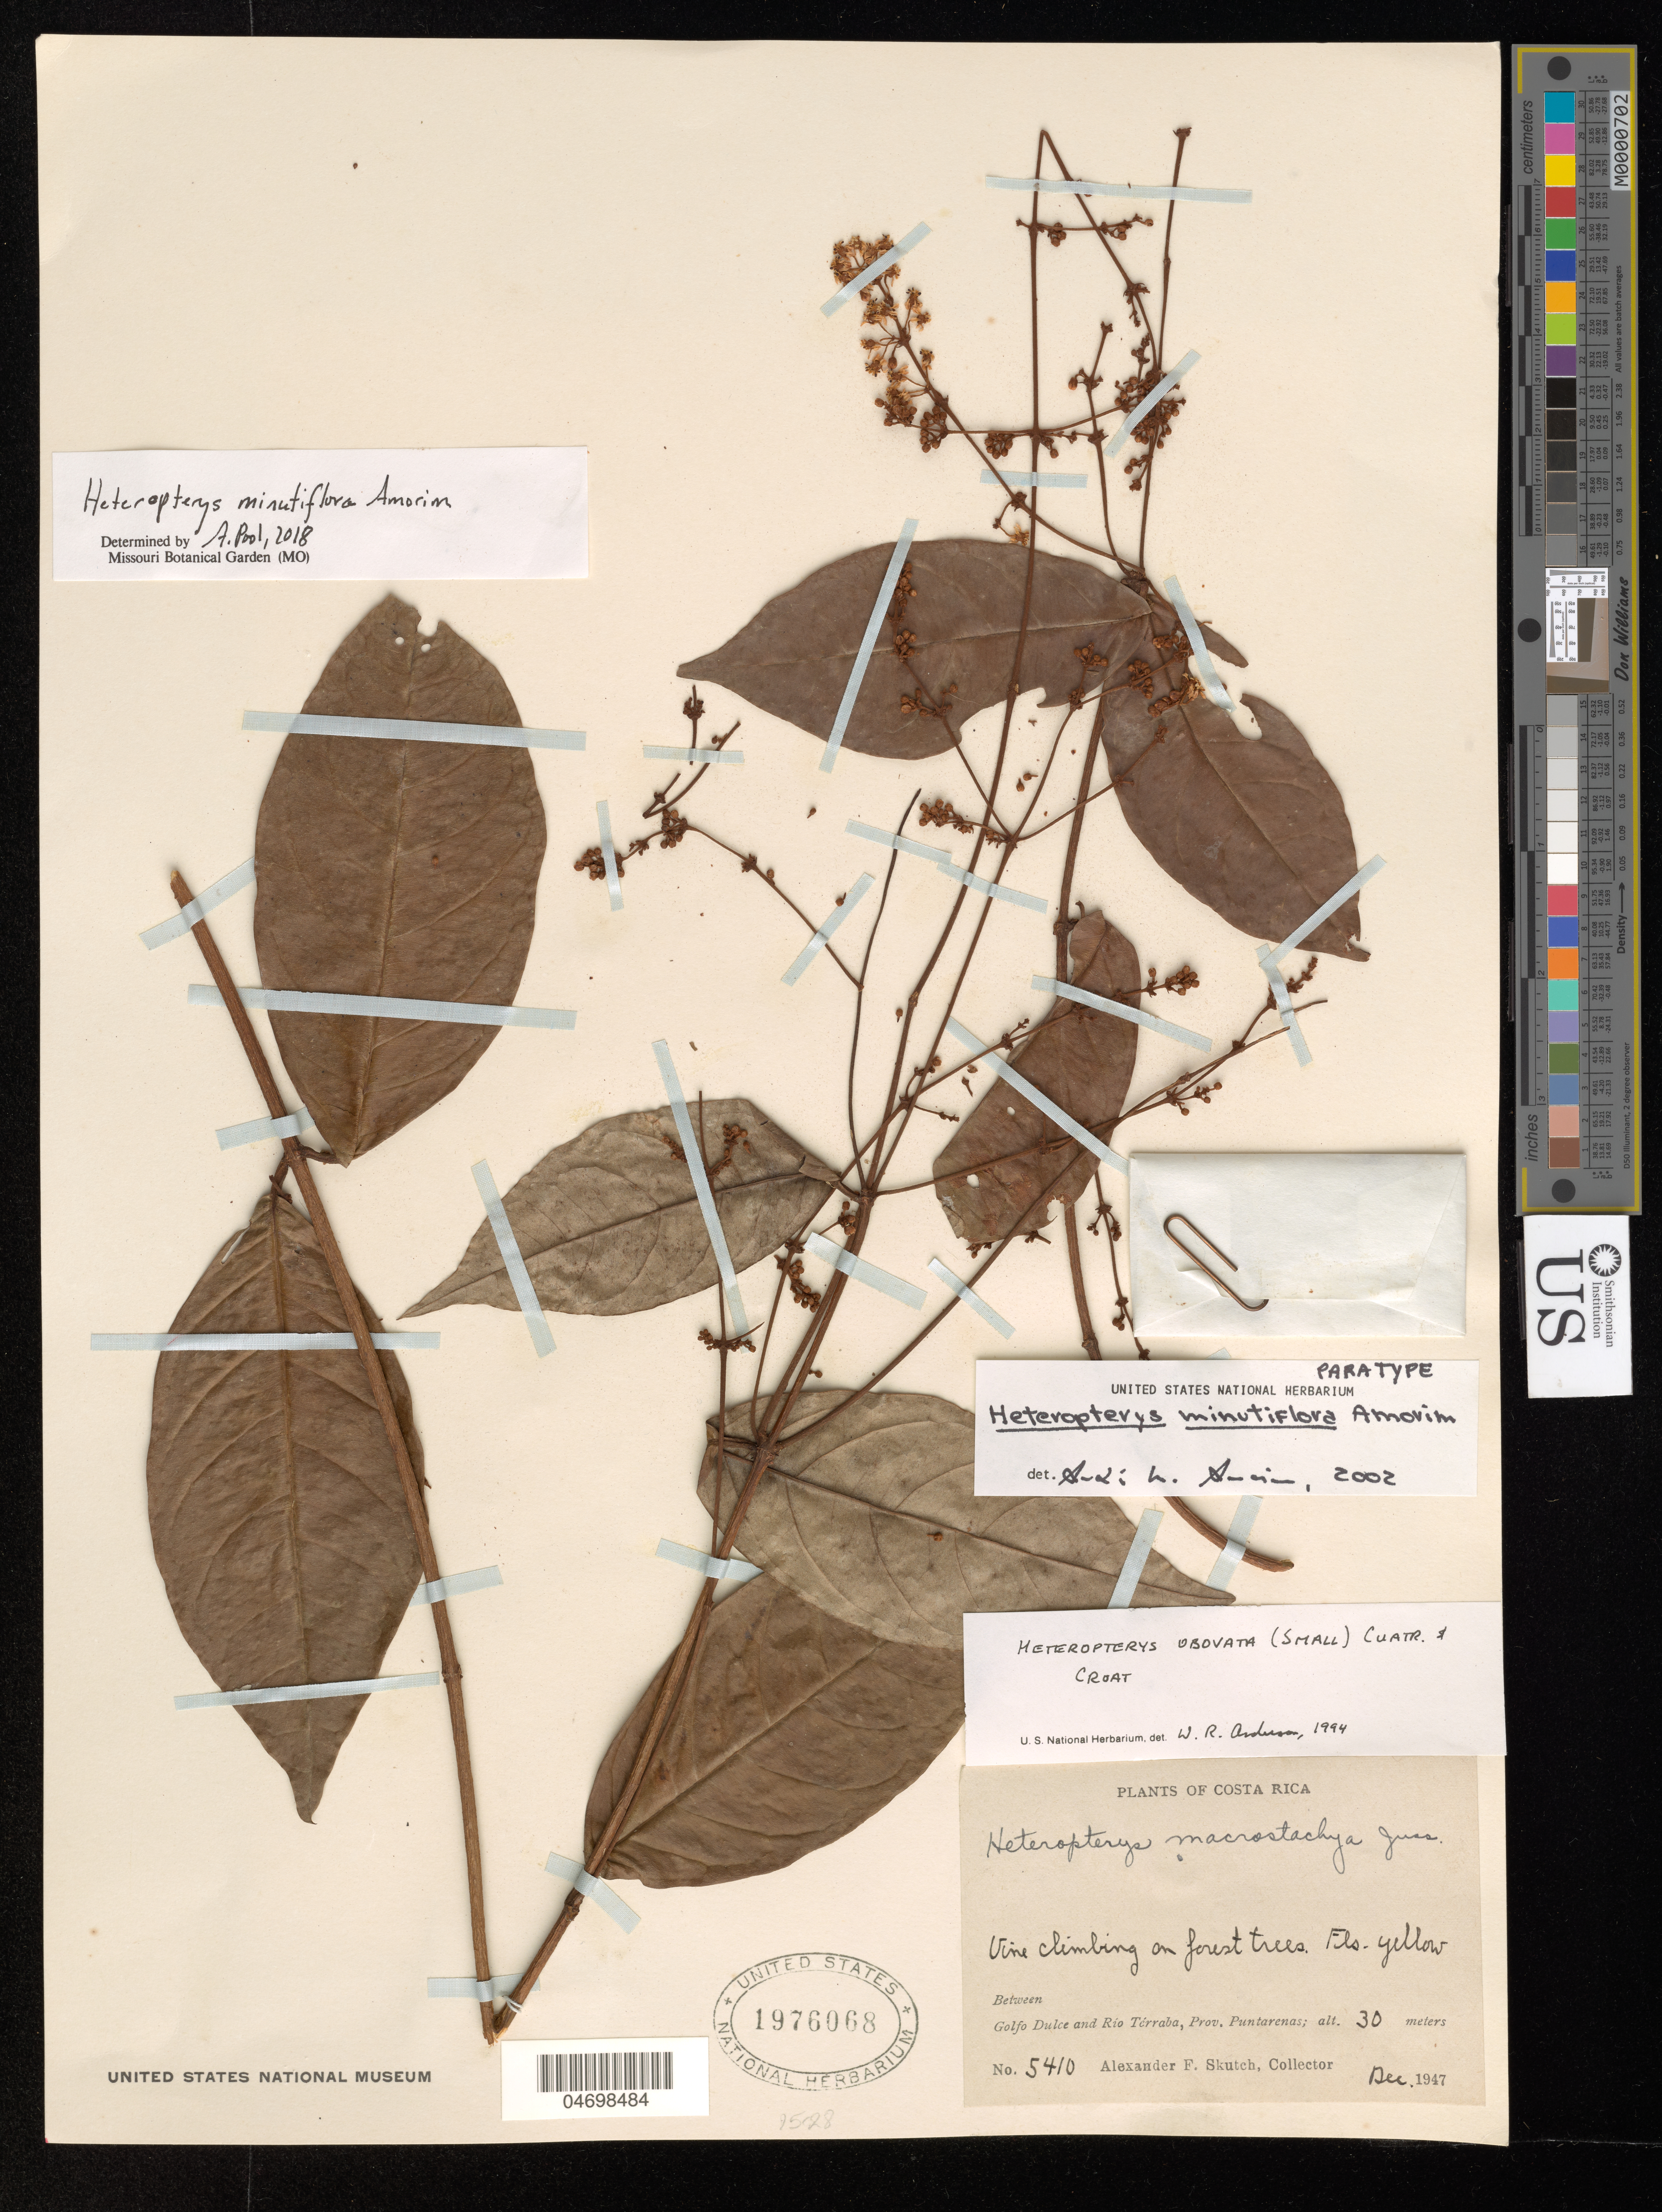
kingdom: Plantae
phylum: Tracheophyta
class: Magnoliopsida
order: Malpighiales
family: Malpighiaceae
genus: Heteropterys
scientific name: Heteropterys minutiflora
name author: Amorim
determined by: Pool, A., (MO), Missouri Botanical Garden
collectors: A. F. Skutch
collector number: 5410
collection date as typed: Dec 1947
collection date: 1947-12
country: Costa Rica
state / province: Puntarenas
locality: Golfo Dulce and Río Térraba.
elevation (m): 30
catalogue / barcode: US 1976068